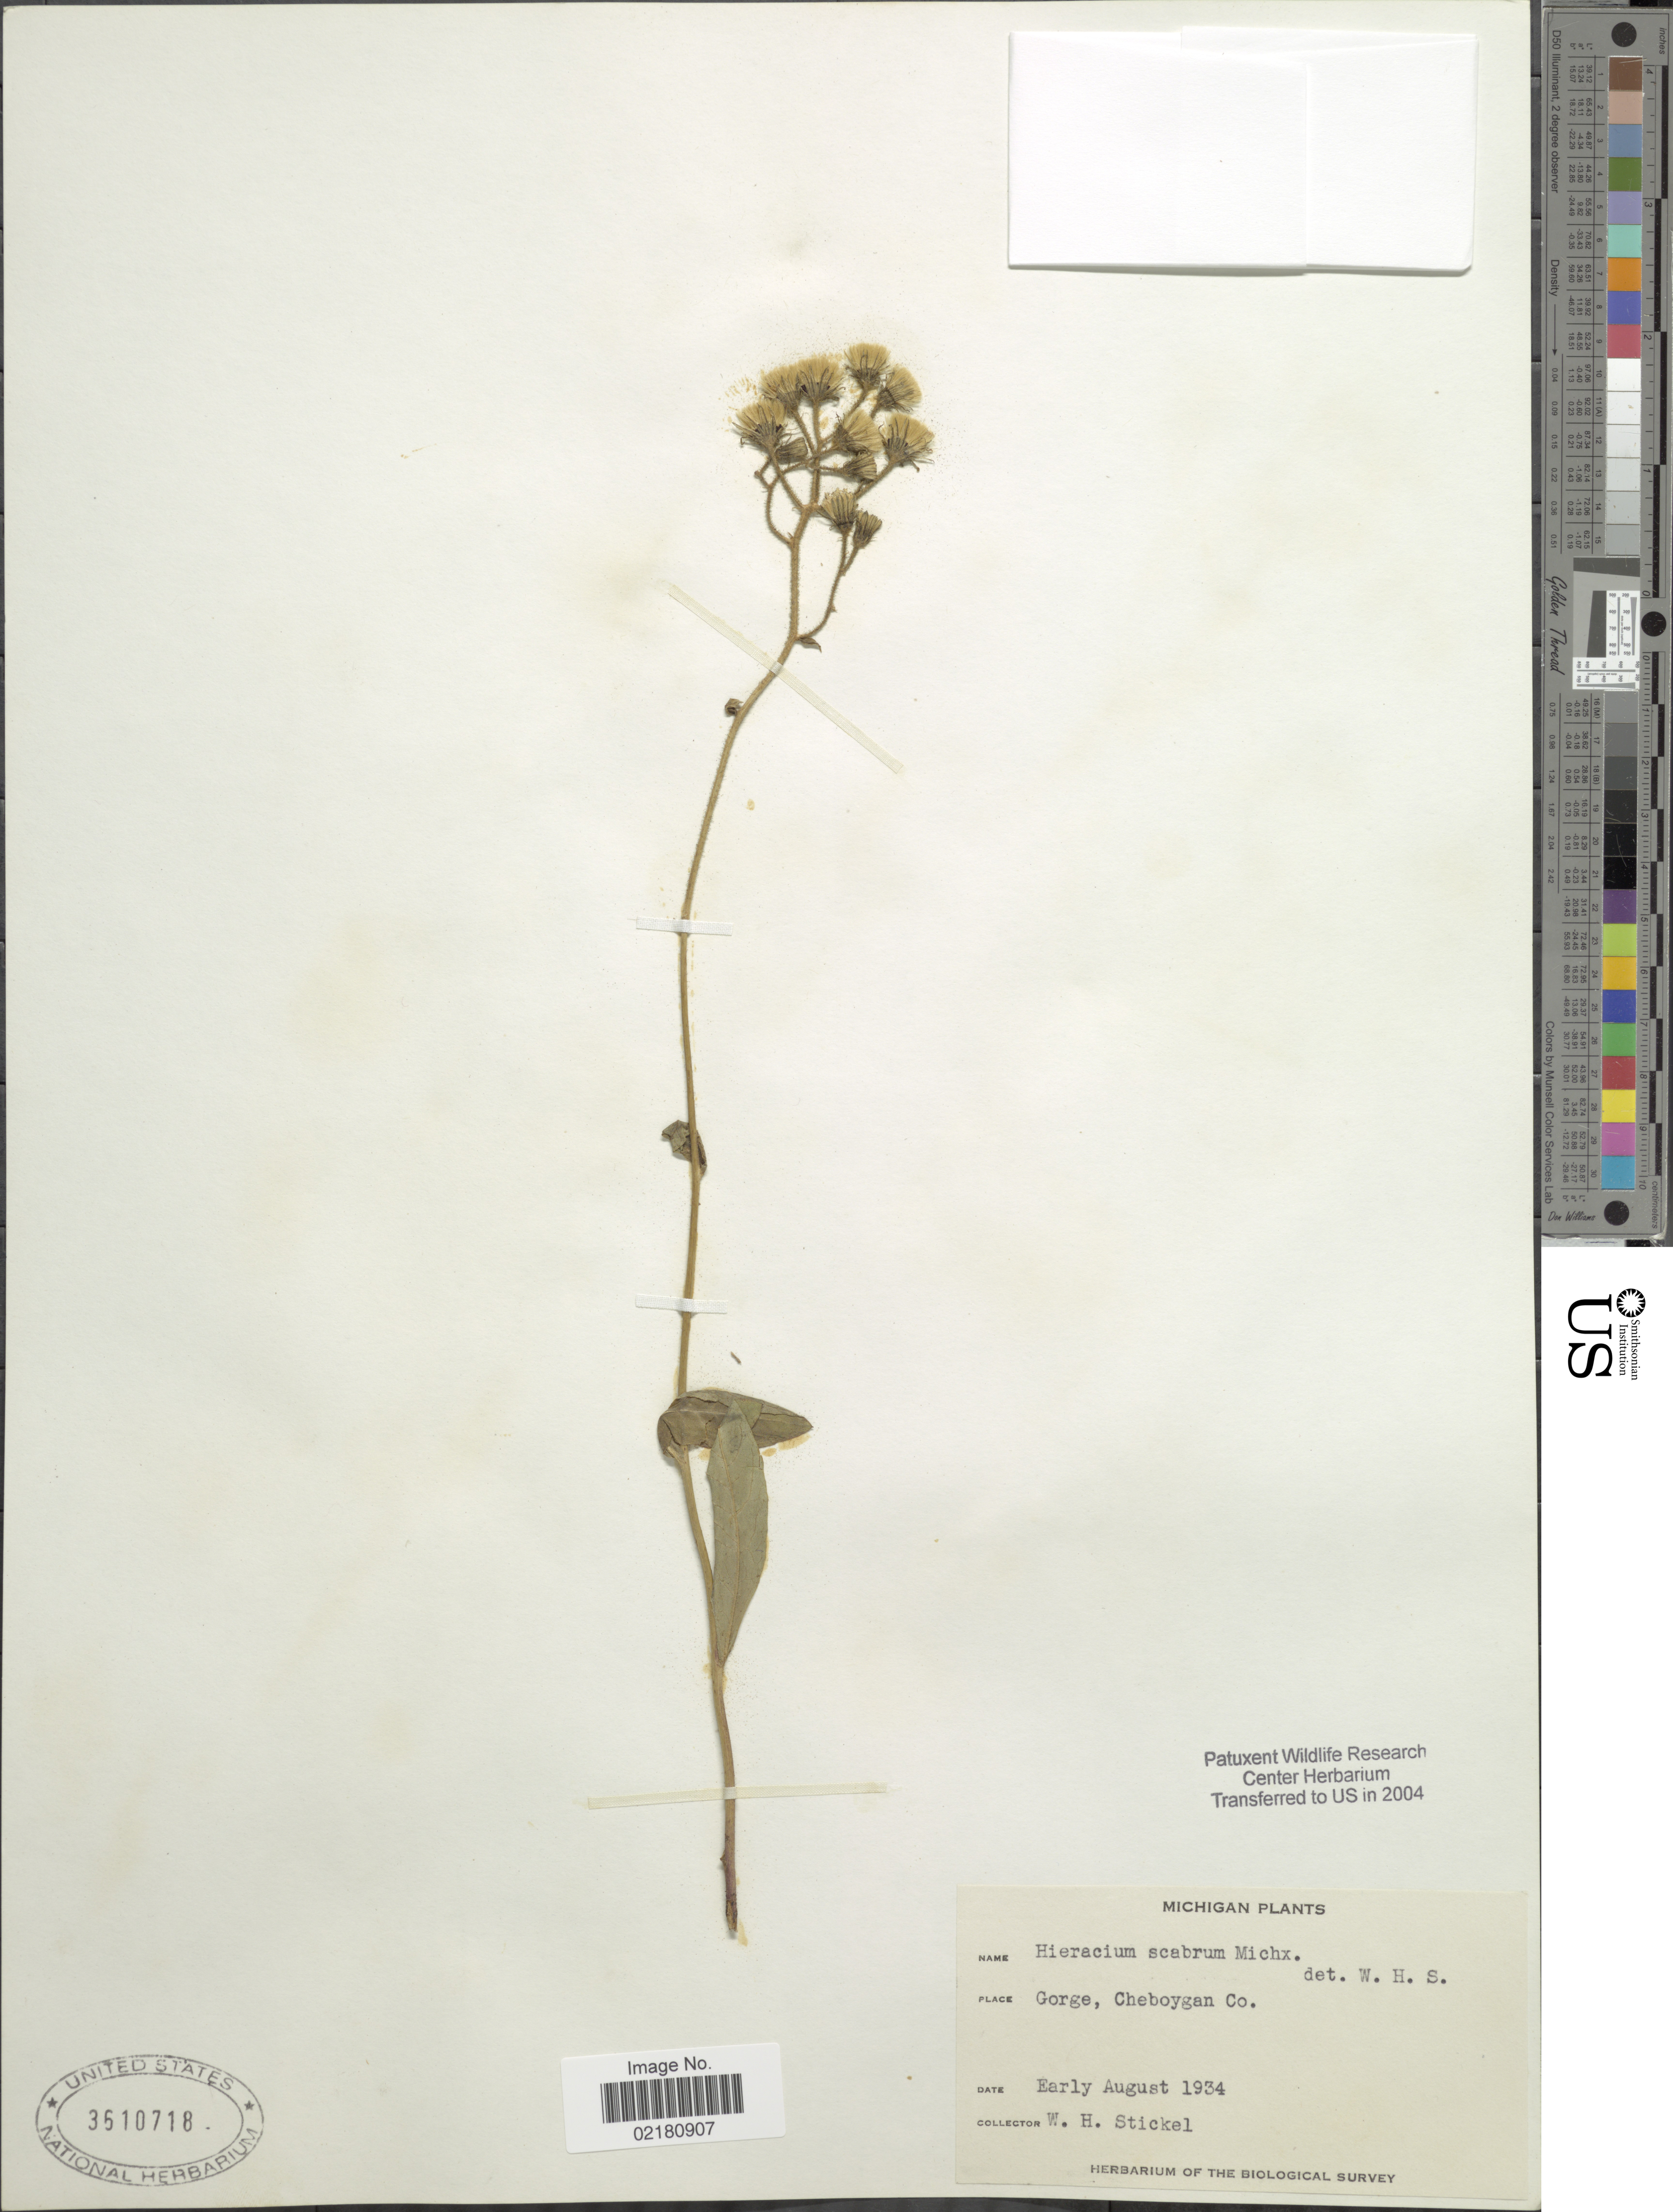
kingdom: Plantae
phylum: Tracheophyta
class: Magnoliopsida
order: Asterales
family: Asteraceae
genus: Pilosella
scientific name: Pilosella verruculata subsp. verruculata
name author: (Link) Soják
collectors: W. Stickel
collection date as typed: early August 1934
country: United States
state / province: Michigan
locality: Gorge, Cheboygan Co. . early Agust 1934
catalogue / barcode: US 3510718